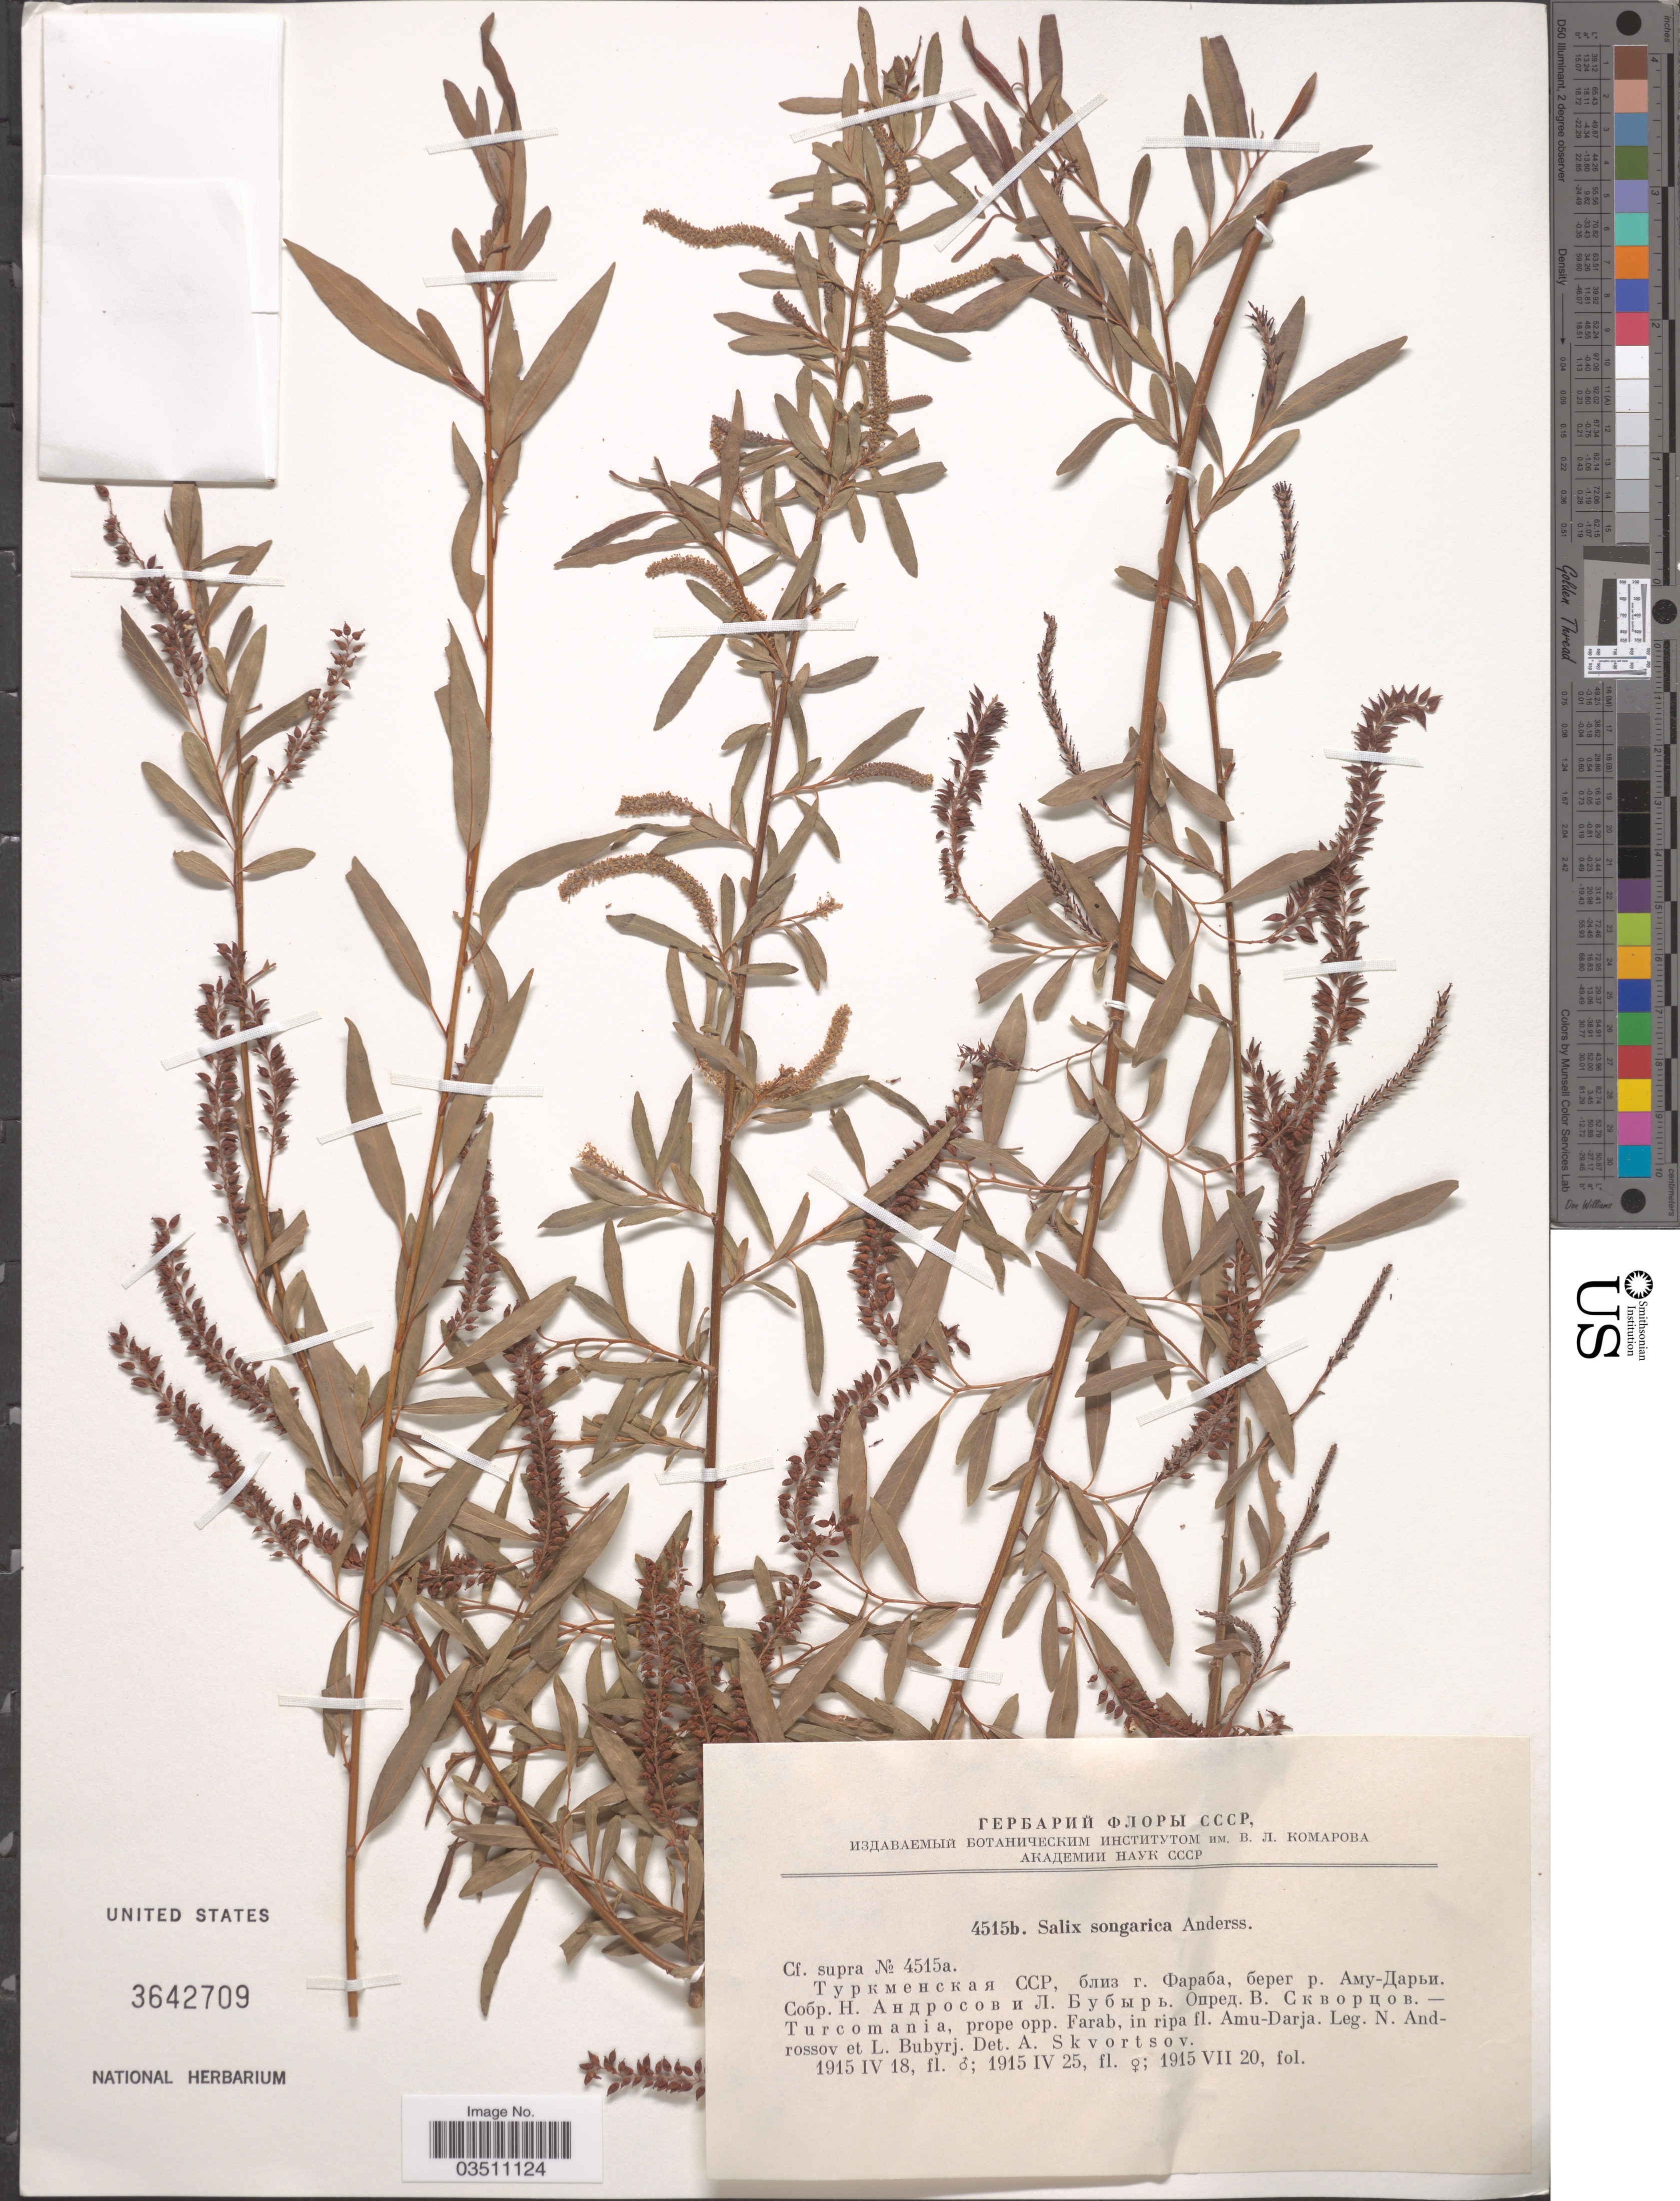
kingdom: Plantae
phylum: Tracheophyta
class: Magnoliopsida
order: Malpighiales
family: Salicaceae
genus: Salix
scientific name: Salix songarica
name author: Andersson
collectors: N. Androssov & L. Bubyrj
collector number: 4515b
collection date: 1915-04-18/1915-04-25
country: Uzbekistan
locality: Turcomania, prope opp. Farab, in ripa fl. Amu-Darja.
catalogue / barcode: US 3642709